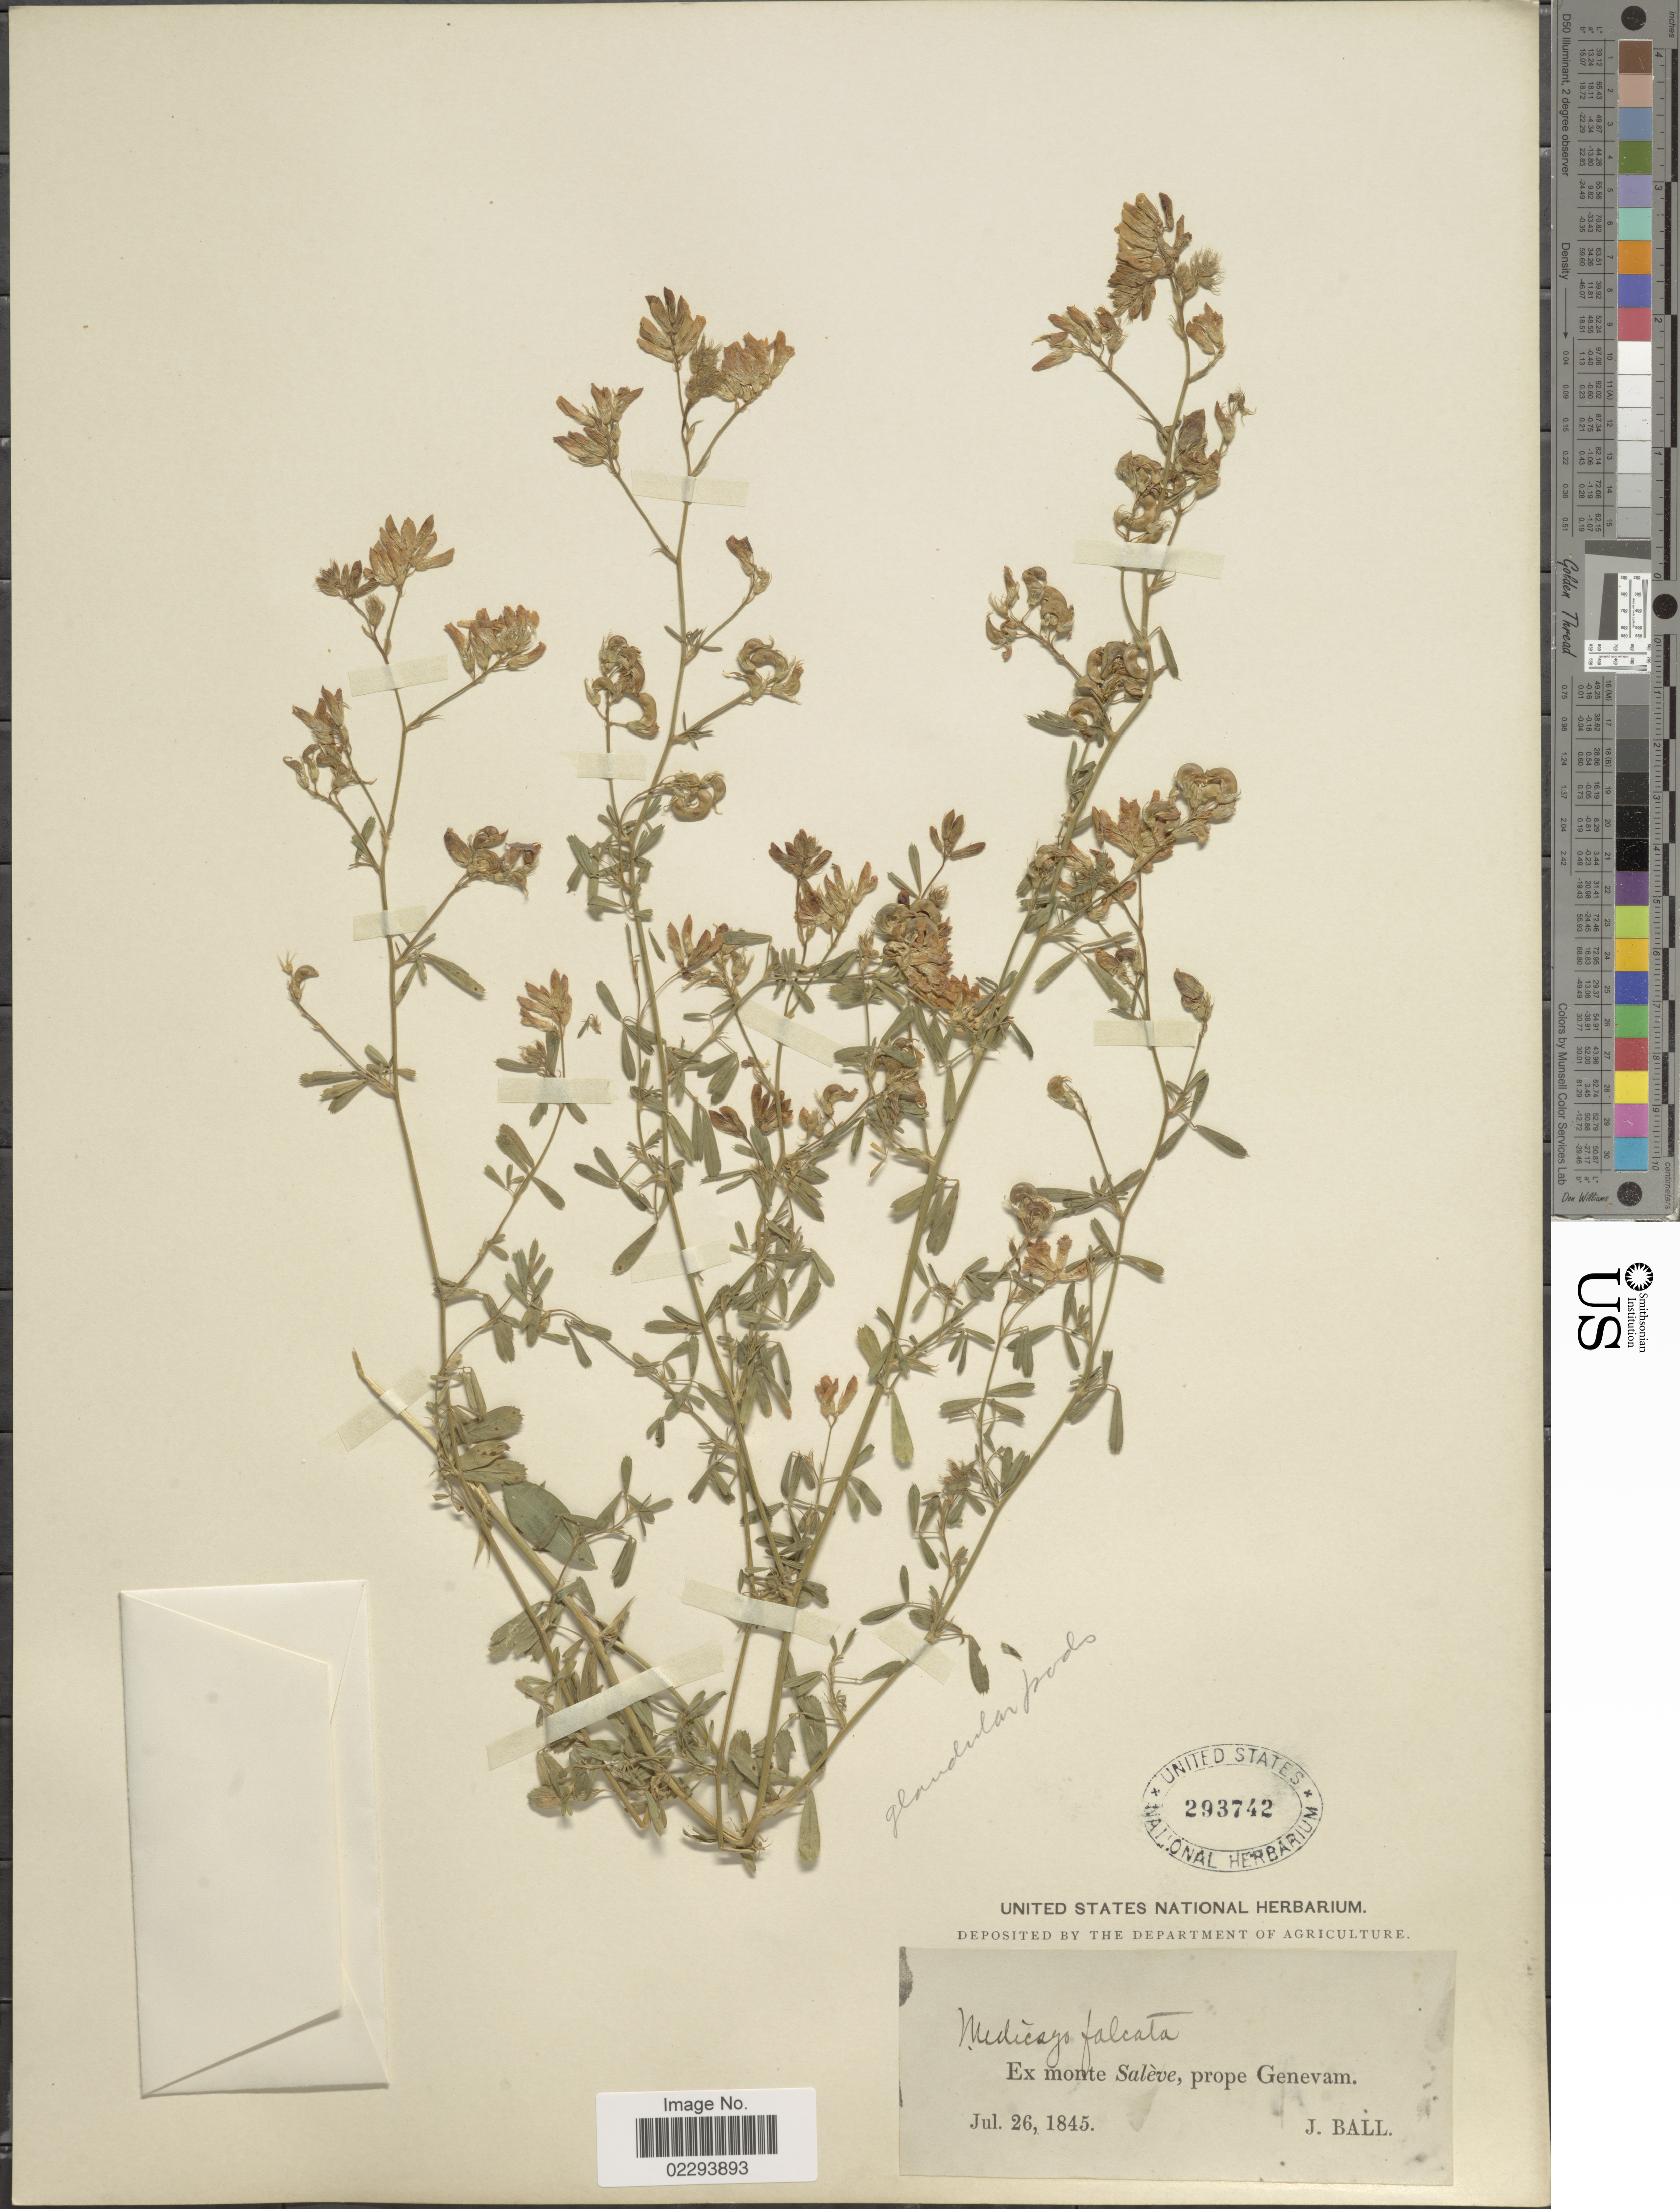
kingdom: Plantae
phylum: Tracheophyta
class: Magnoliopsida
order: Fabales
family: Fabaceae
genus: Medicago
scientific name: Medicago sativa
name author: L.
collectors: J. Ball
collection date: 1845-07-26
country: Switzerland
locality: Monte Saleve, prope Genevam.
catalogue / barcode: US 293742